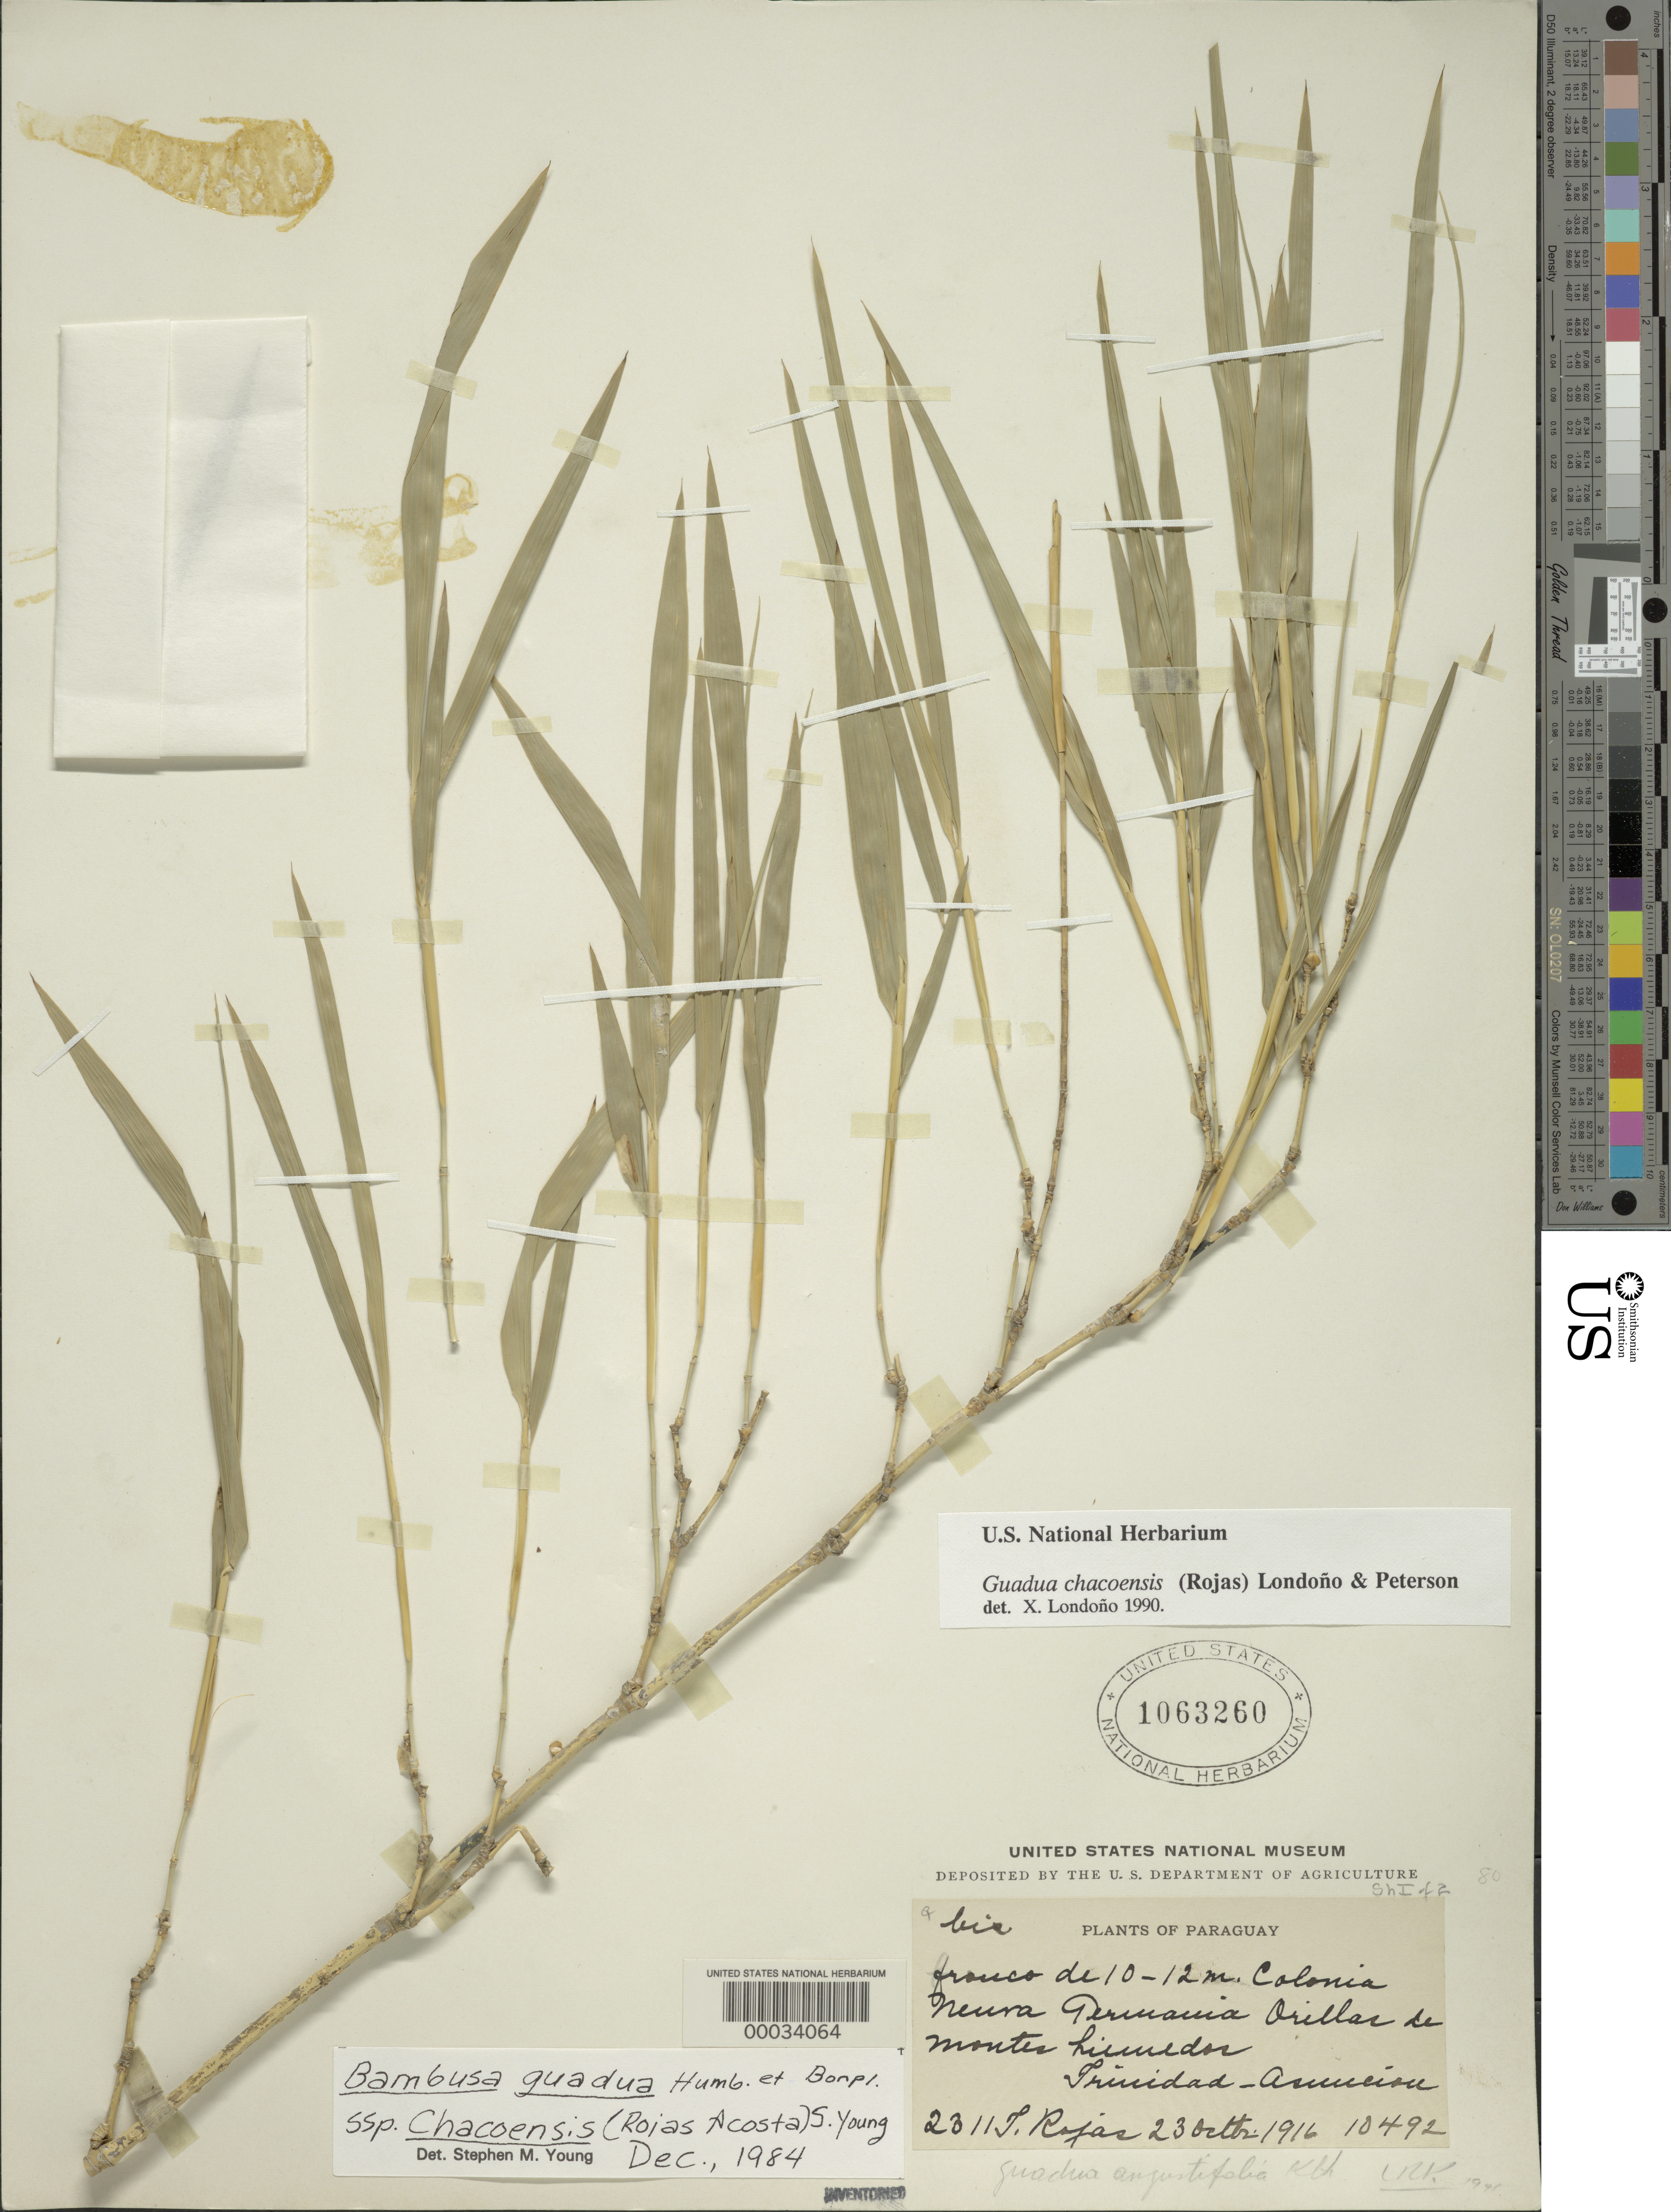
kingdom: Plantae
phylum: Tracheophyta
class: Liliopsida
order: Poales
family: Poaceae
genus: Guadua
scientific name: Guadua chacoensis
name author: (Rojas) Londoño & P.M. Peterson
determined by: Londoño, X., (TULV), Jardin Botanico "Juan Maria Cespedes"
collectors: T. Rojas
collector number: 2311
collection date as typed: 23 Oct 1916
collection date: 1916-10-23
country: Paraguay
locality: Colonia nueva germania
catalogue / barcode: US 1063260